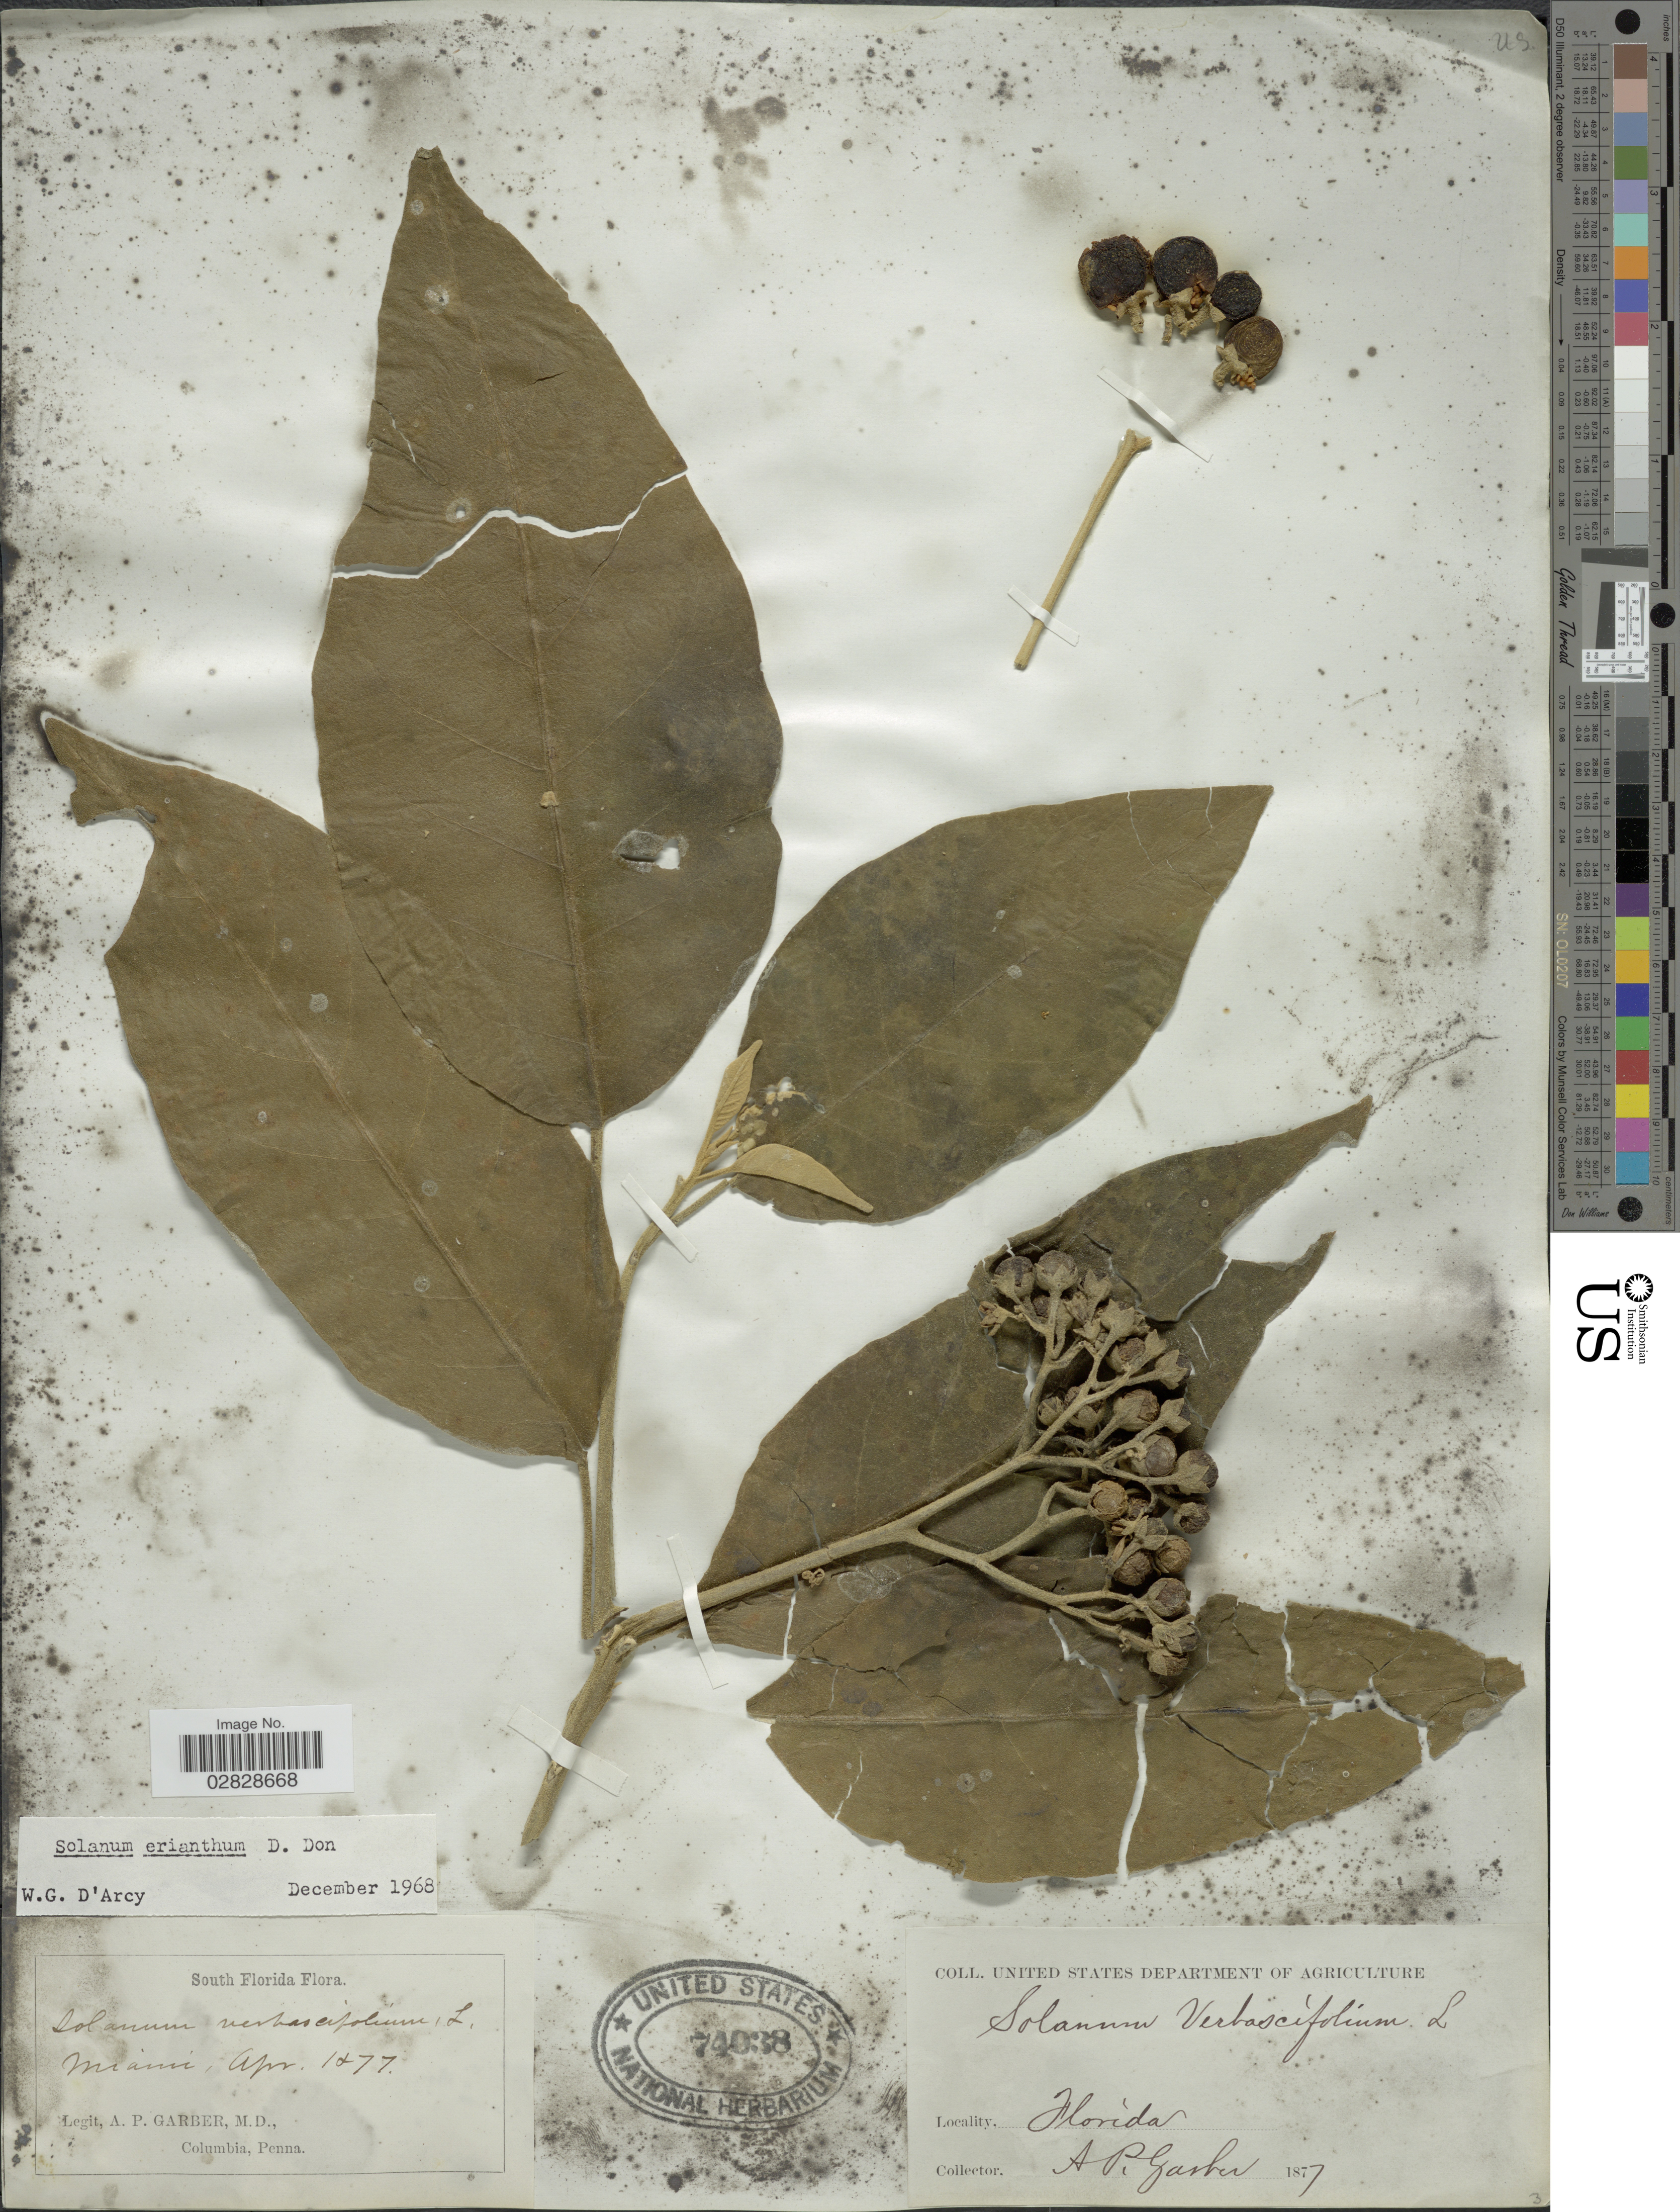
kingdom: Plantae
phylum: Tracheophyta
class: Magnoliopsida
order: Solanales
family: Solanaceae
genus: Solanum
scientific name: Solanum erianthum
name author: D. Don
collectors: A. P. Garber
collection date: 1877-04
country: United States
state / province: Florida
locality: South Florida. Miami.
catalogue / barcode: US 74038